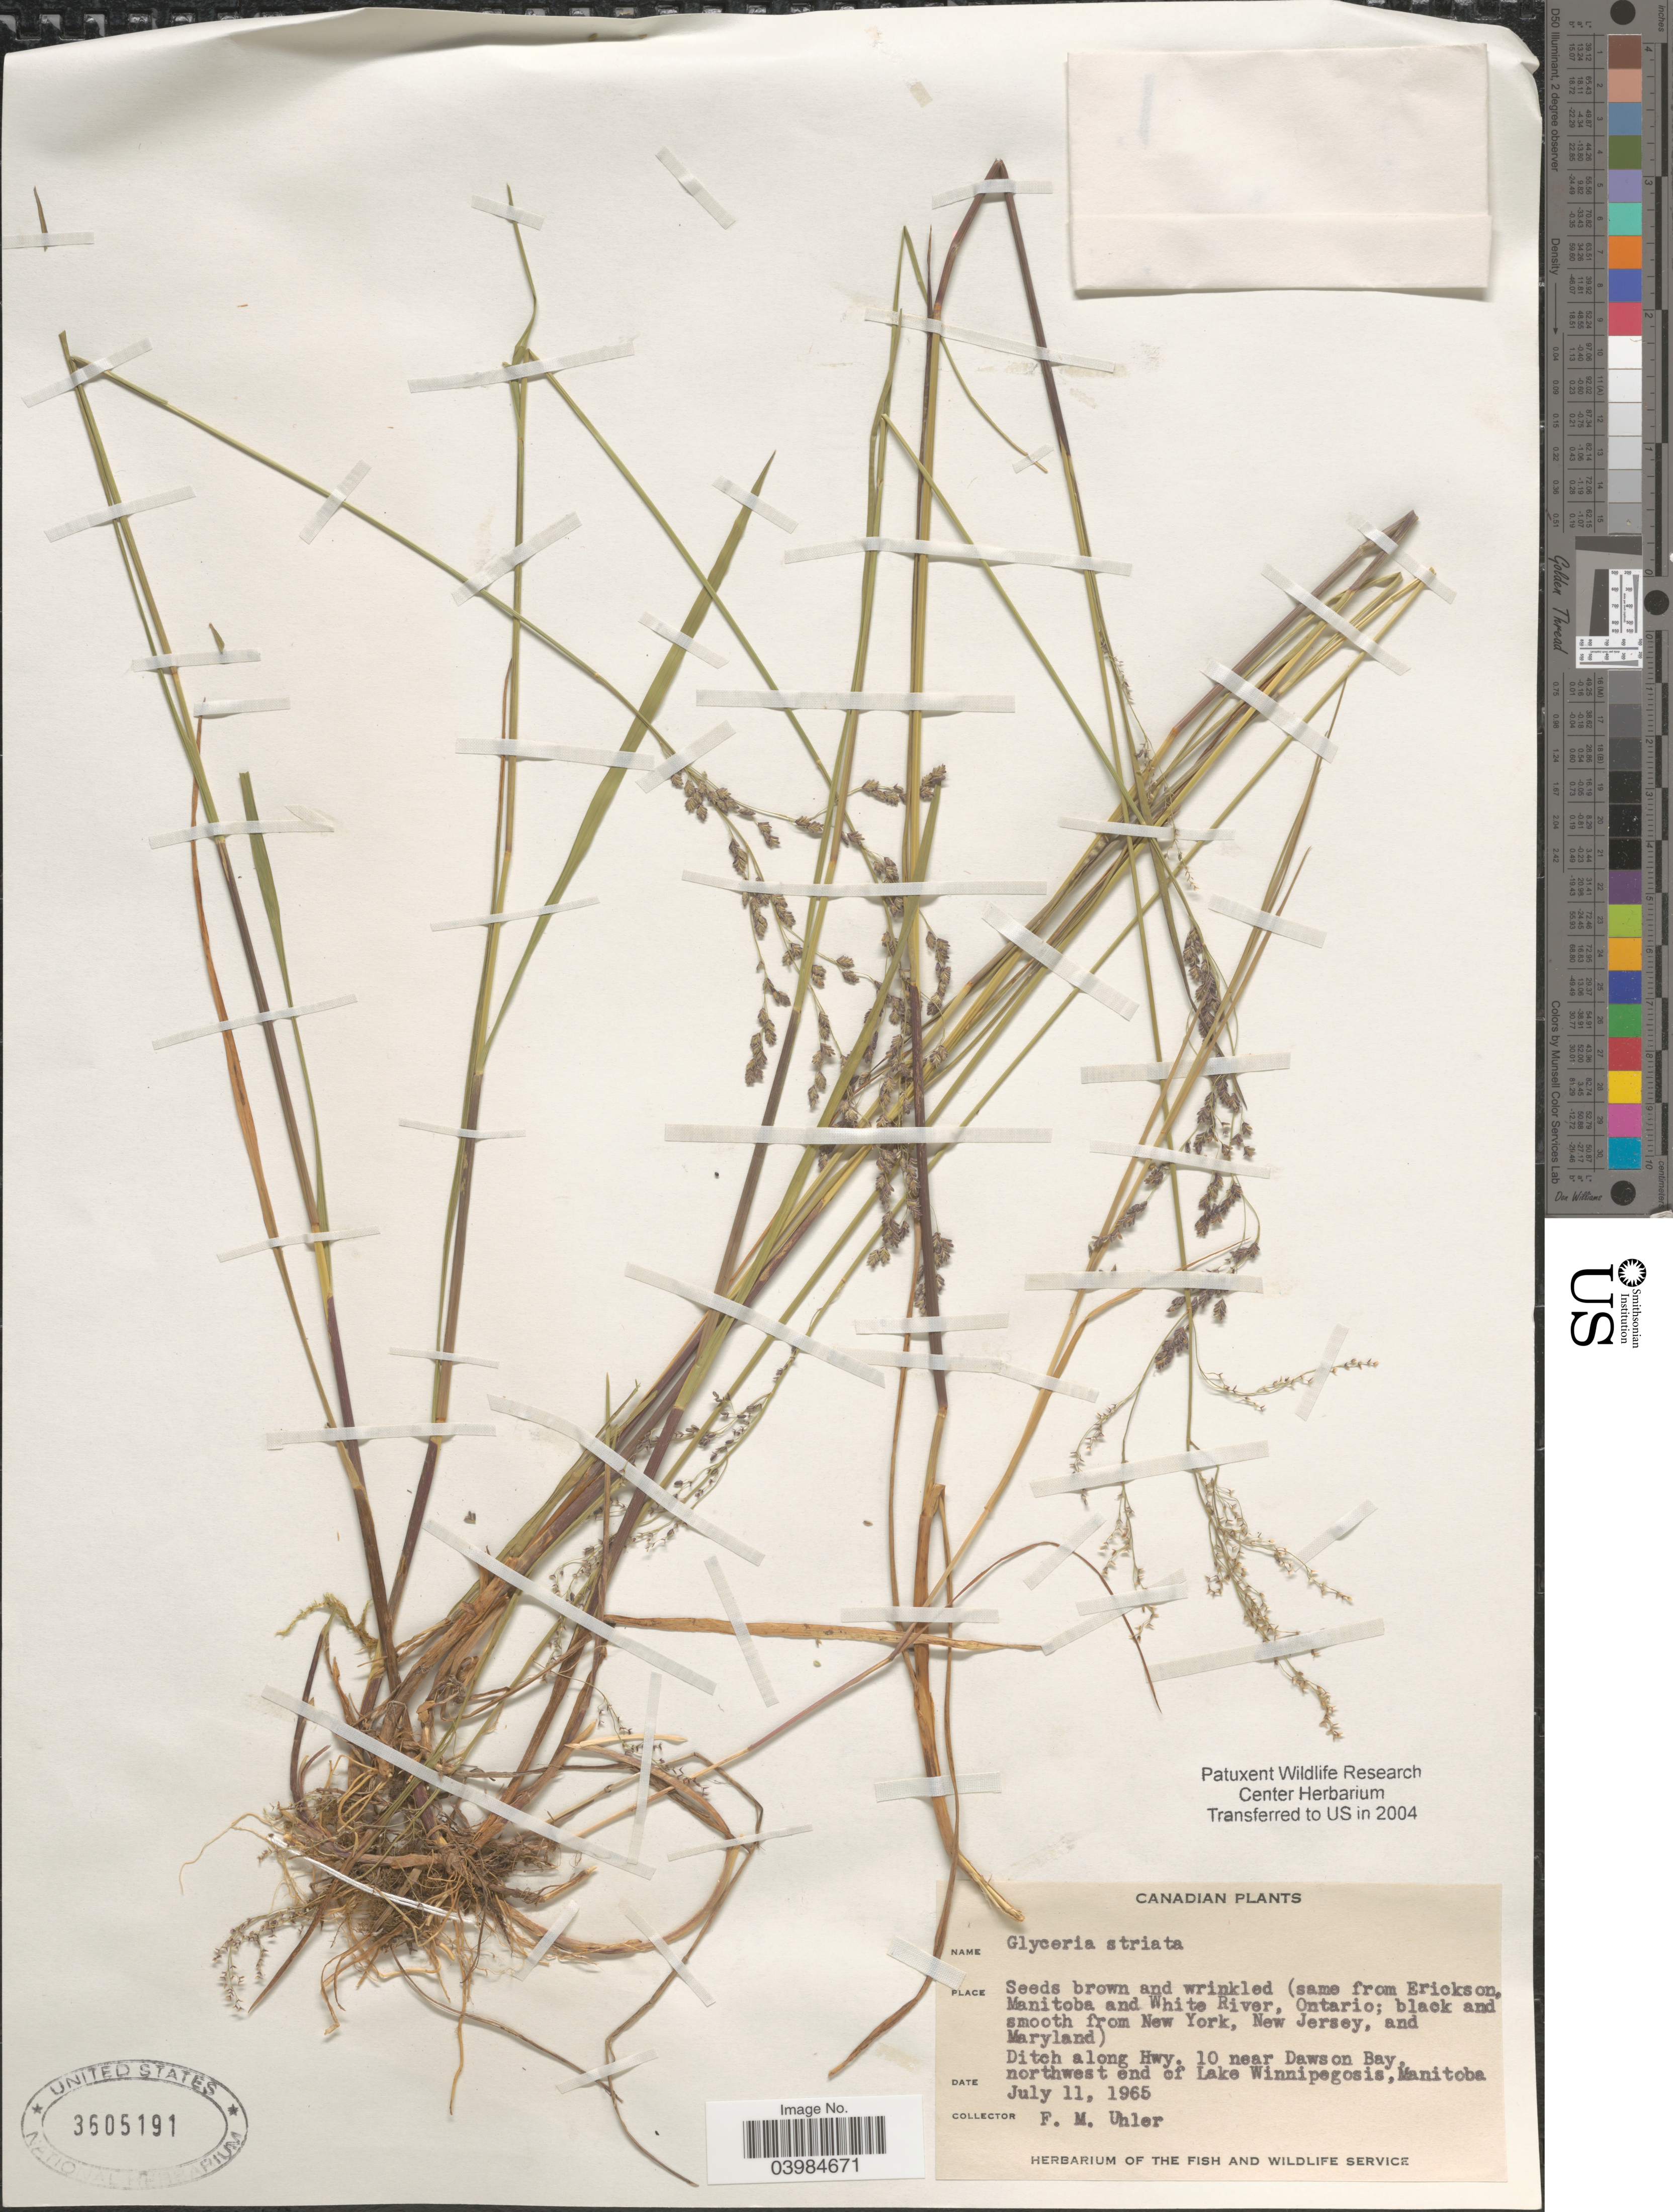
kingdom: Plantae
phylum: Tracheophyta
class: Liliopsida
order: Poales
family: Poaceae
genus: Glyceria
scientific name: Glyceria striata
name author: (Lam.) Hitchc.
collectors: F. M. Uhler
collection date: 1965-07-11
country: Canada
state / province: Manitoba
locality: Ditch along Hwy. 10 near Dawson Bay, northwest end of Lake Winnipegosis.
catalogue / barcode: US 3605191